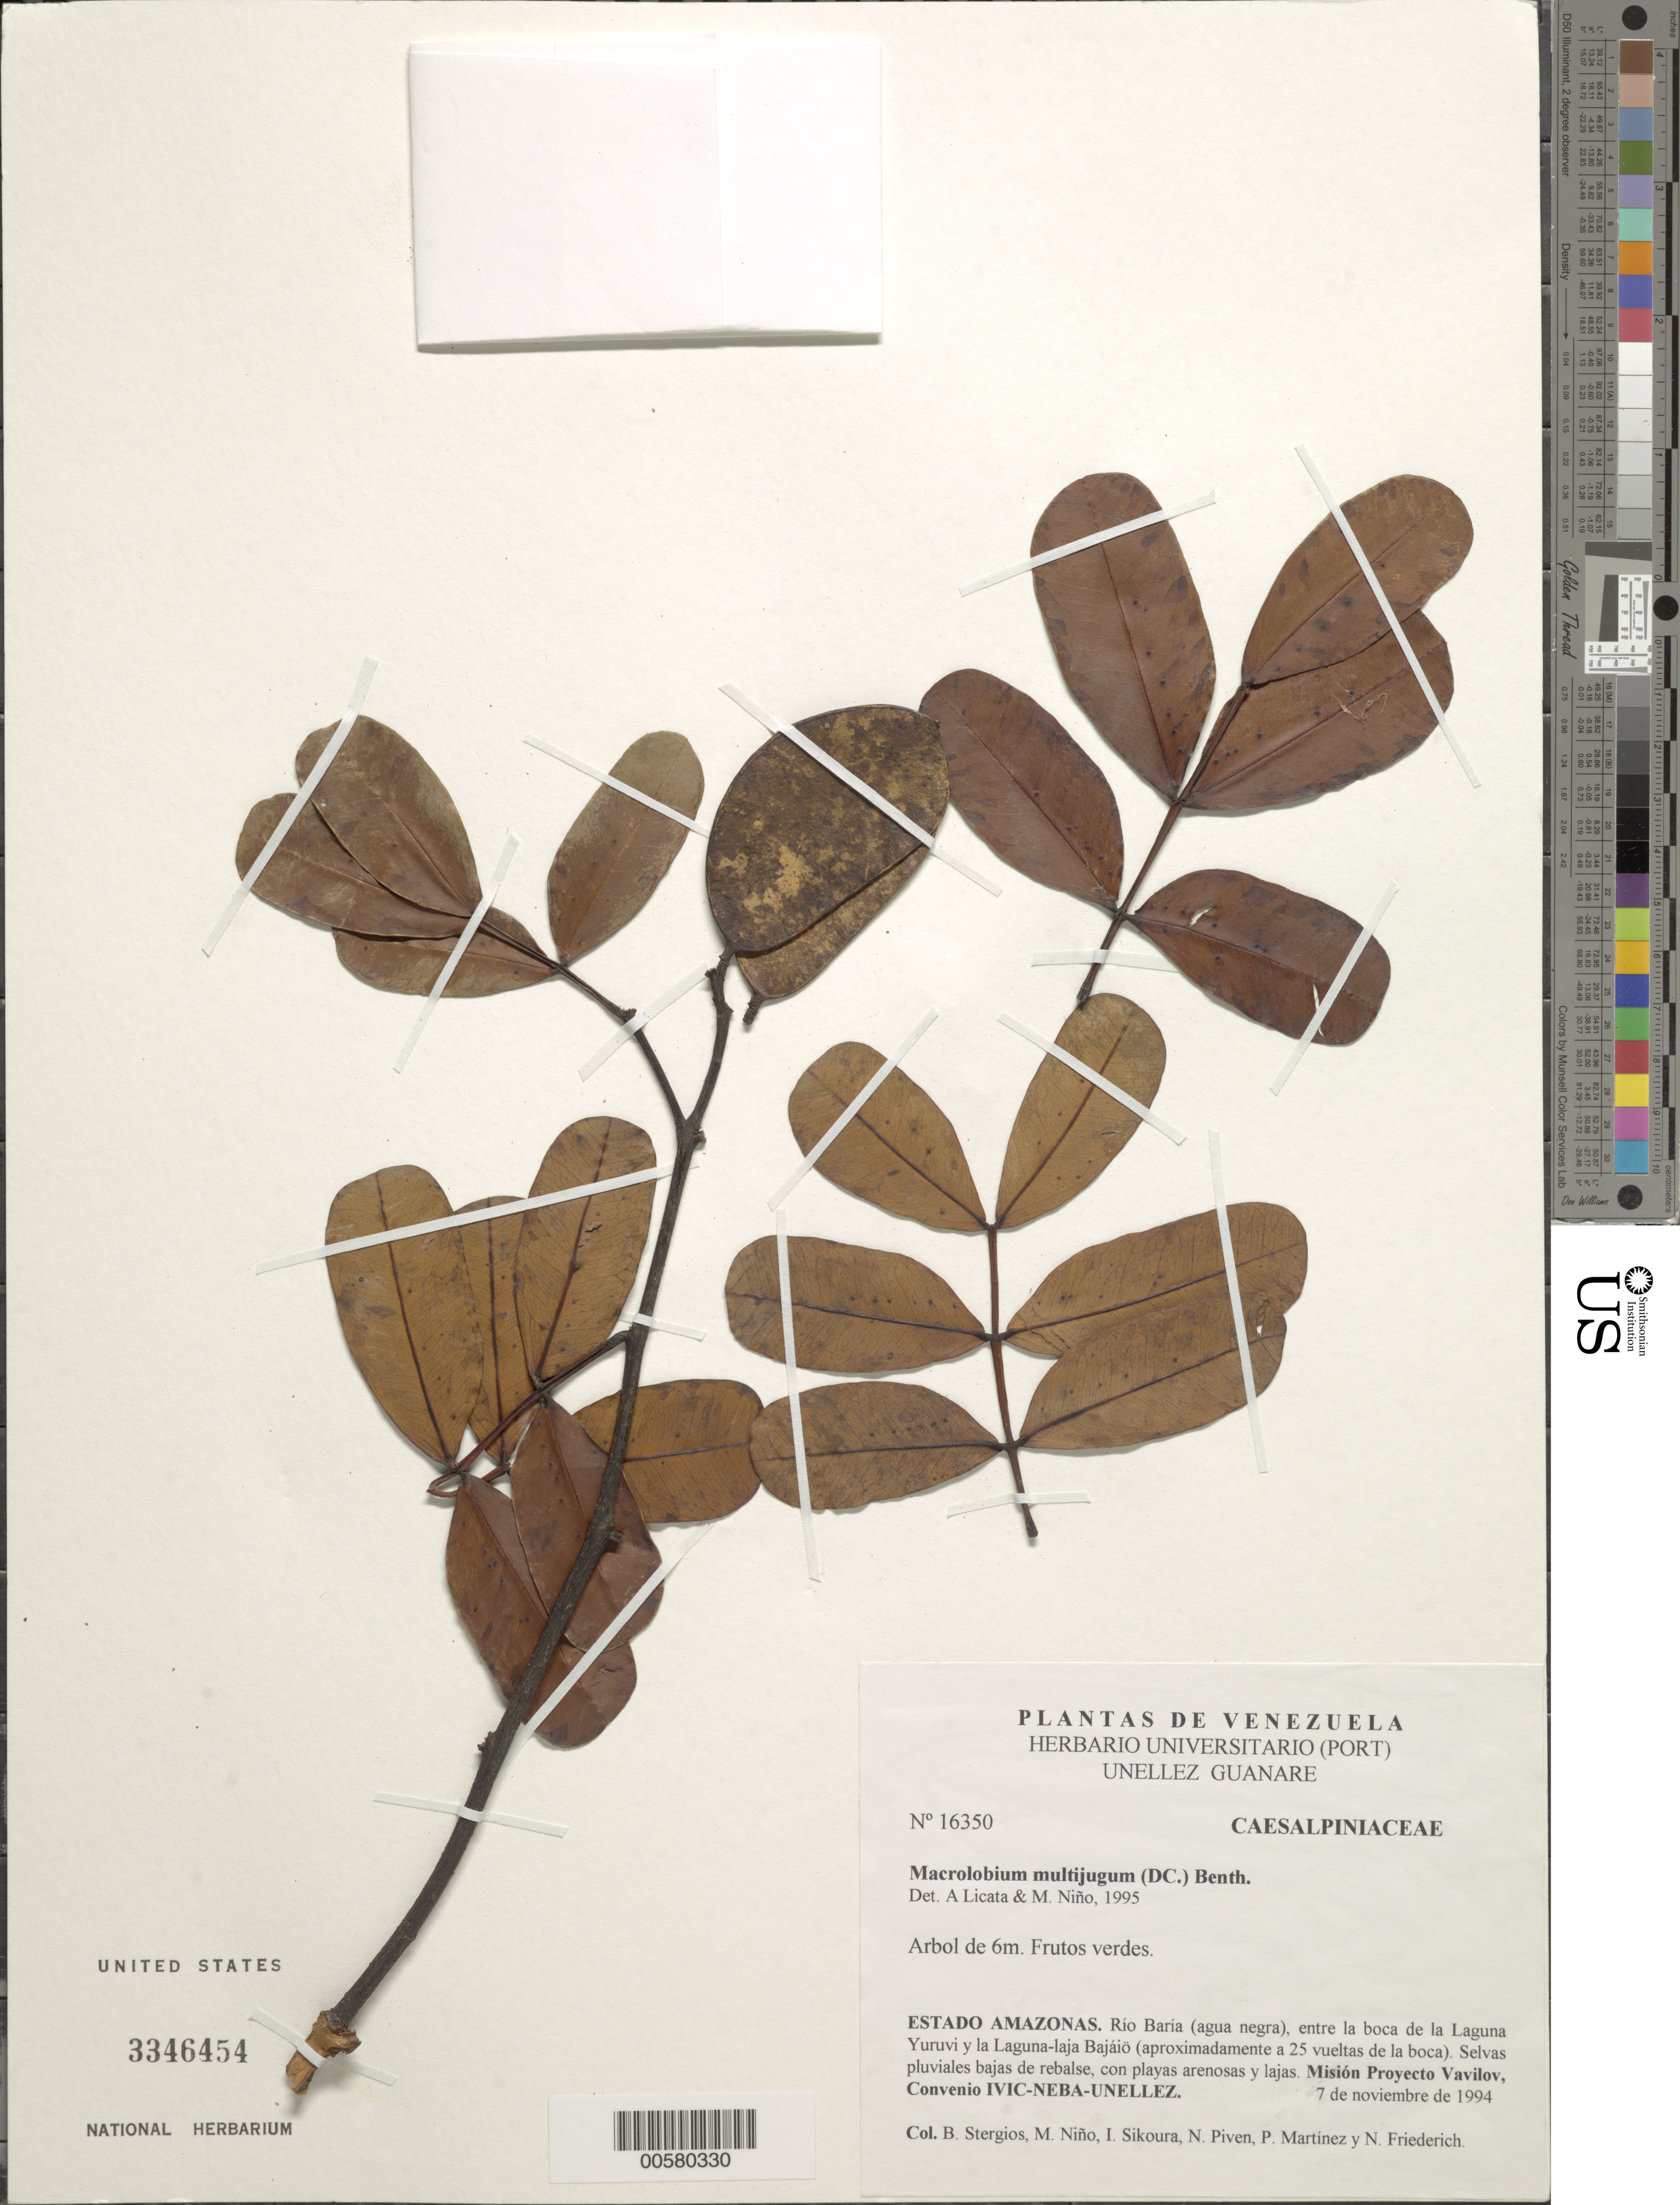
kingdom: Plantae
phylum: Tracheophyta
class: Magnoliopsida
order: Fabales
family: Fabaceae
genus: Macrolobium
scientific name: Macrolobium multijugum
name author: (DC.) Benth.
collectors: B. G. Stergios, S. M. Niño, I. Sikoura, N. Piven, P. Martinez & N. Friederich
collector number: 16350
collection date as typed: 07 Nov 1994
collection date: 1994-11-07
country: Venezuela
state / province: Amazonas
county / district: Río Negro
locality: Río Baría, entre la boca de la Laguna Yuruvi y la Laguna-laja Bajáiö (aprox. a 25 vueltas de la boca)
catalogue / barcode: US 3346454